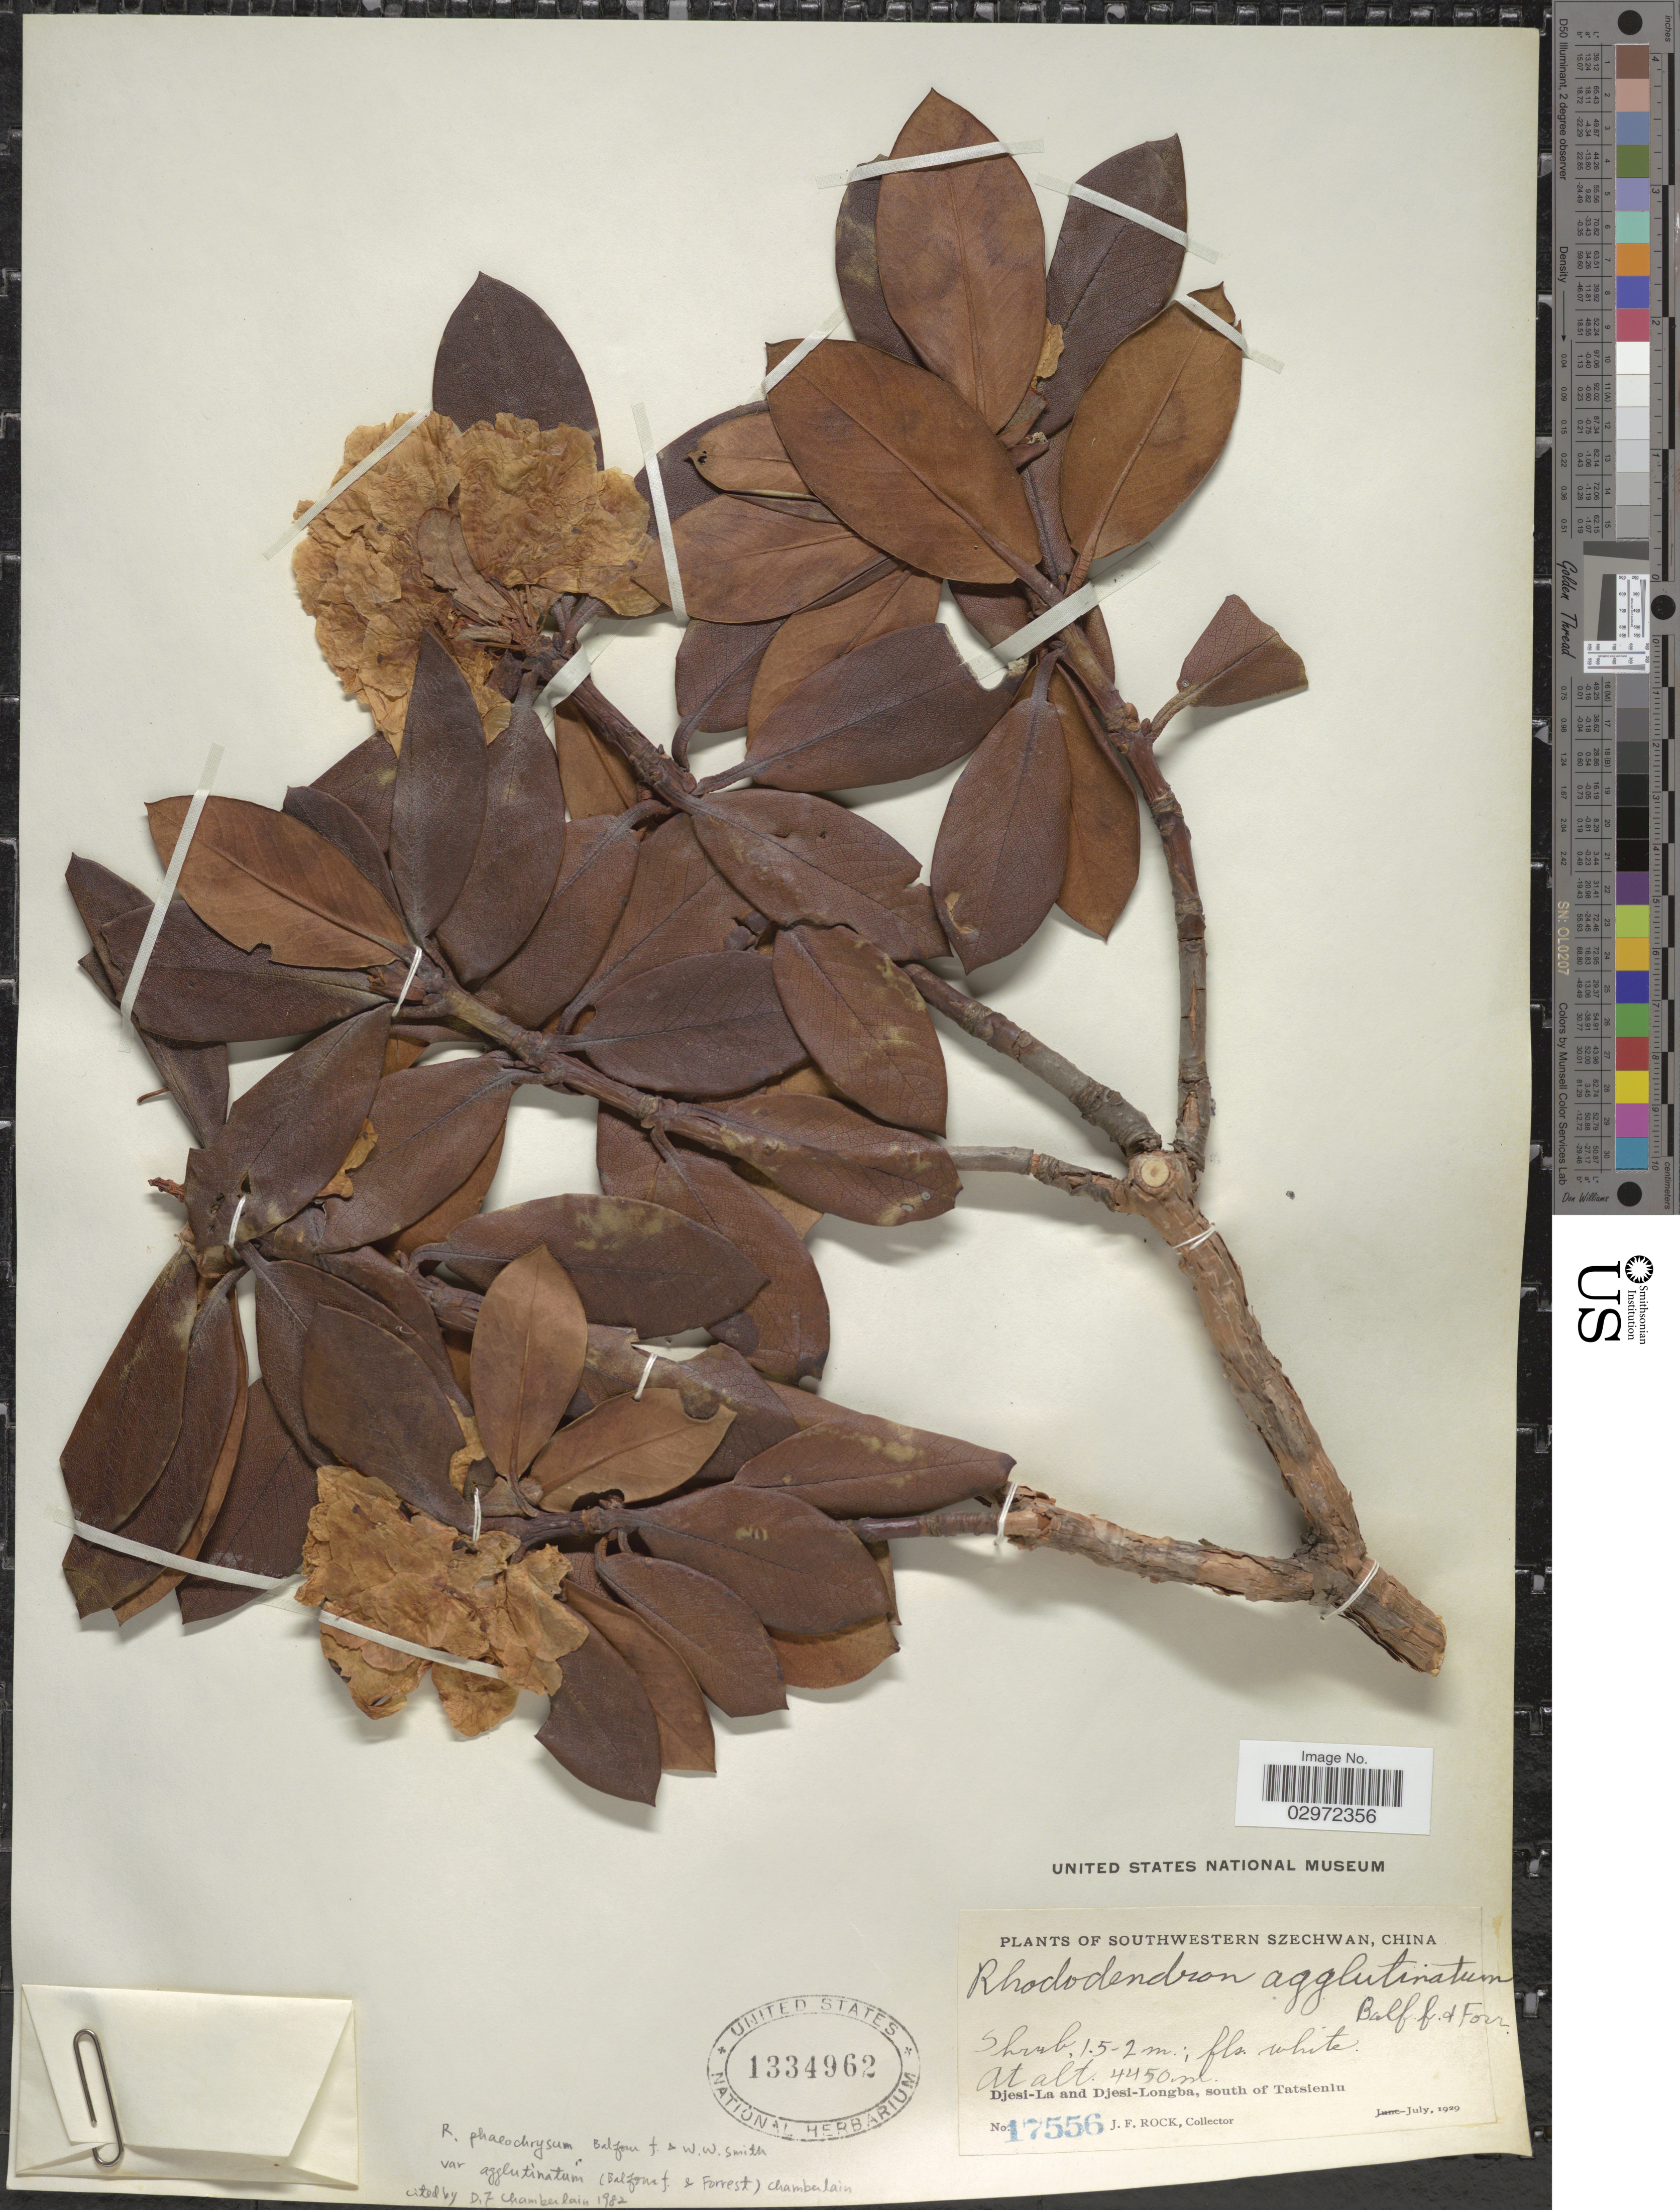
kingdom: Plantae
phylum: Tracheophyta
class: Magnoliopsida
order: Ericales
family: Ericaceae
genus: Rhododendron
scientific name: Rhododendron phaeochrysum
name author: Balf. f. & W.W. Sm.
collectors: J. Rock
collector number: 17556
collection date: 1929-07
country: China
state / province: Sichuan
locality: Southwestern Szechwan, Djesi-La and Djesi-Longba, south of Tatsienlu.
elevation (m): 4450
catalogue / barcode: US 1334962